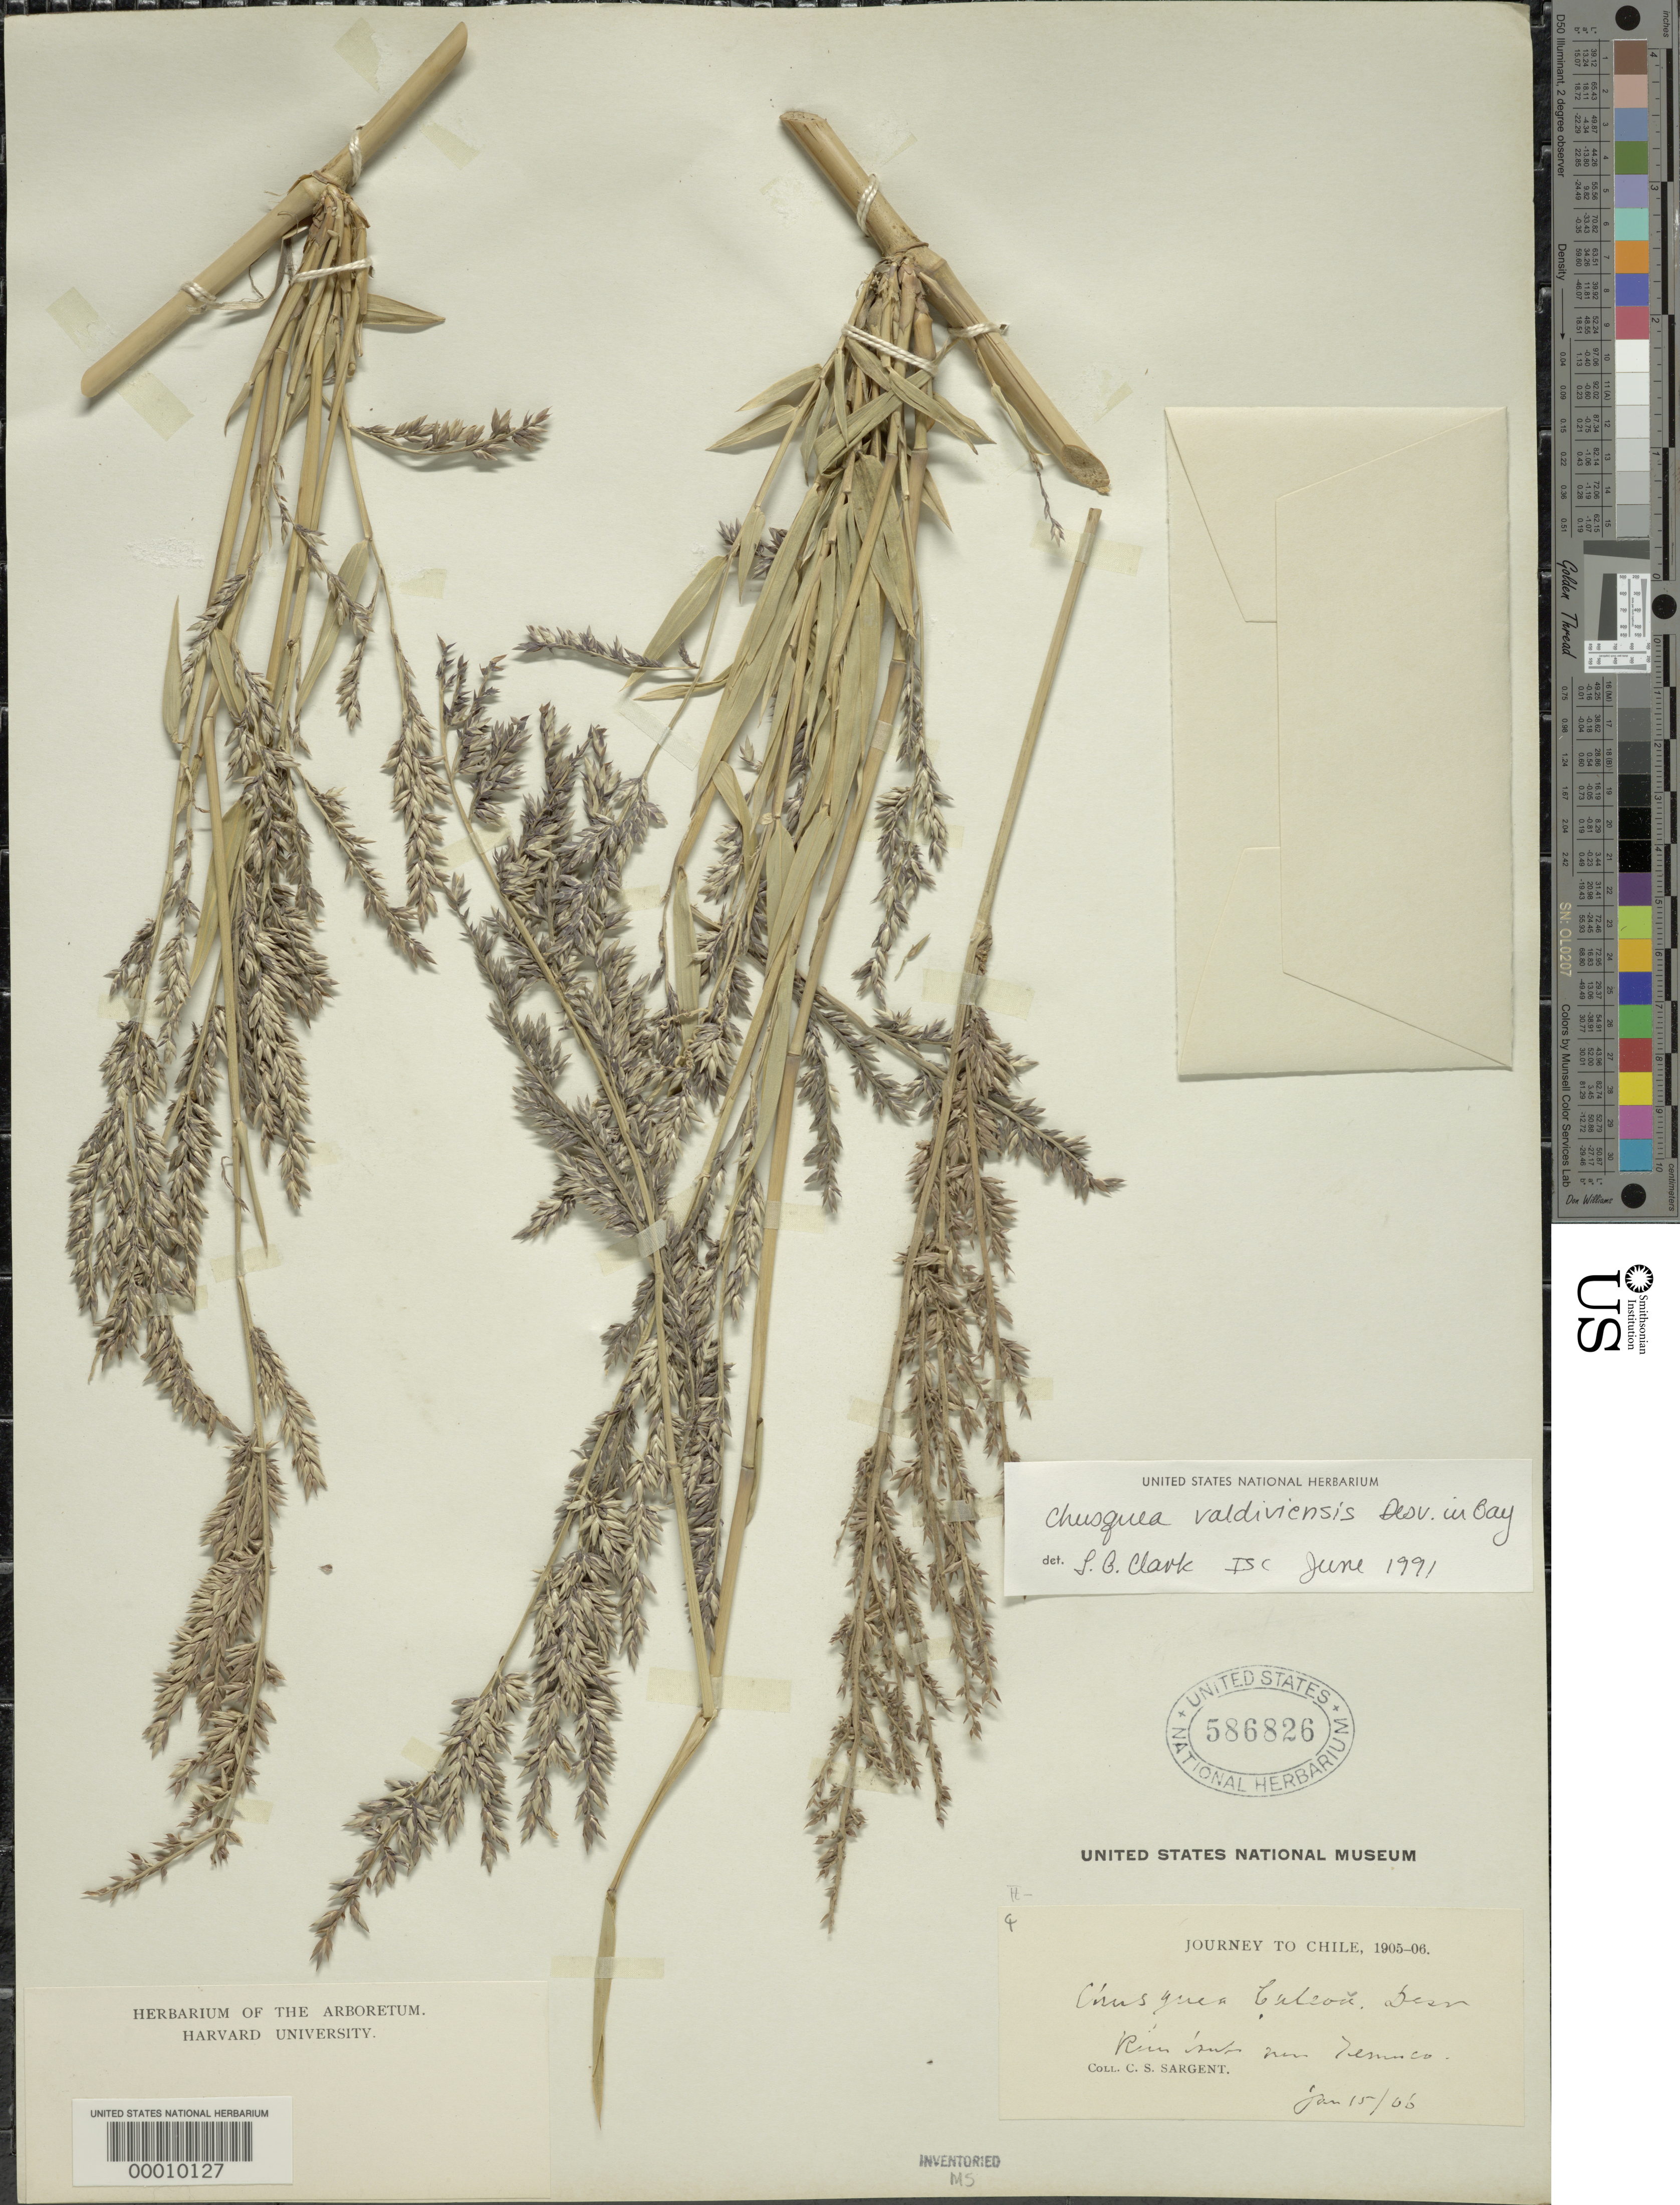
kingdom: Plantae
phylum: Tracheophyta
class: Liliopsida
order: Poales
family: Poaceae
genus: Chusquea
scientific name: Chusquea valdiviensis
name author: É. Desv. in Gay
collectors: C. S. Sargent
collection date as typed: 15 Jan 1906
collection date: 1906-01-15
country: Chile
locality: Rim rut near temuco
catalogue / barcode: US 586826